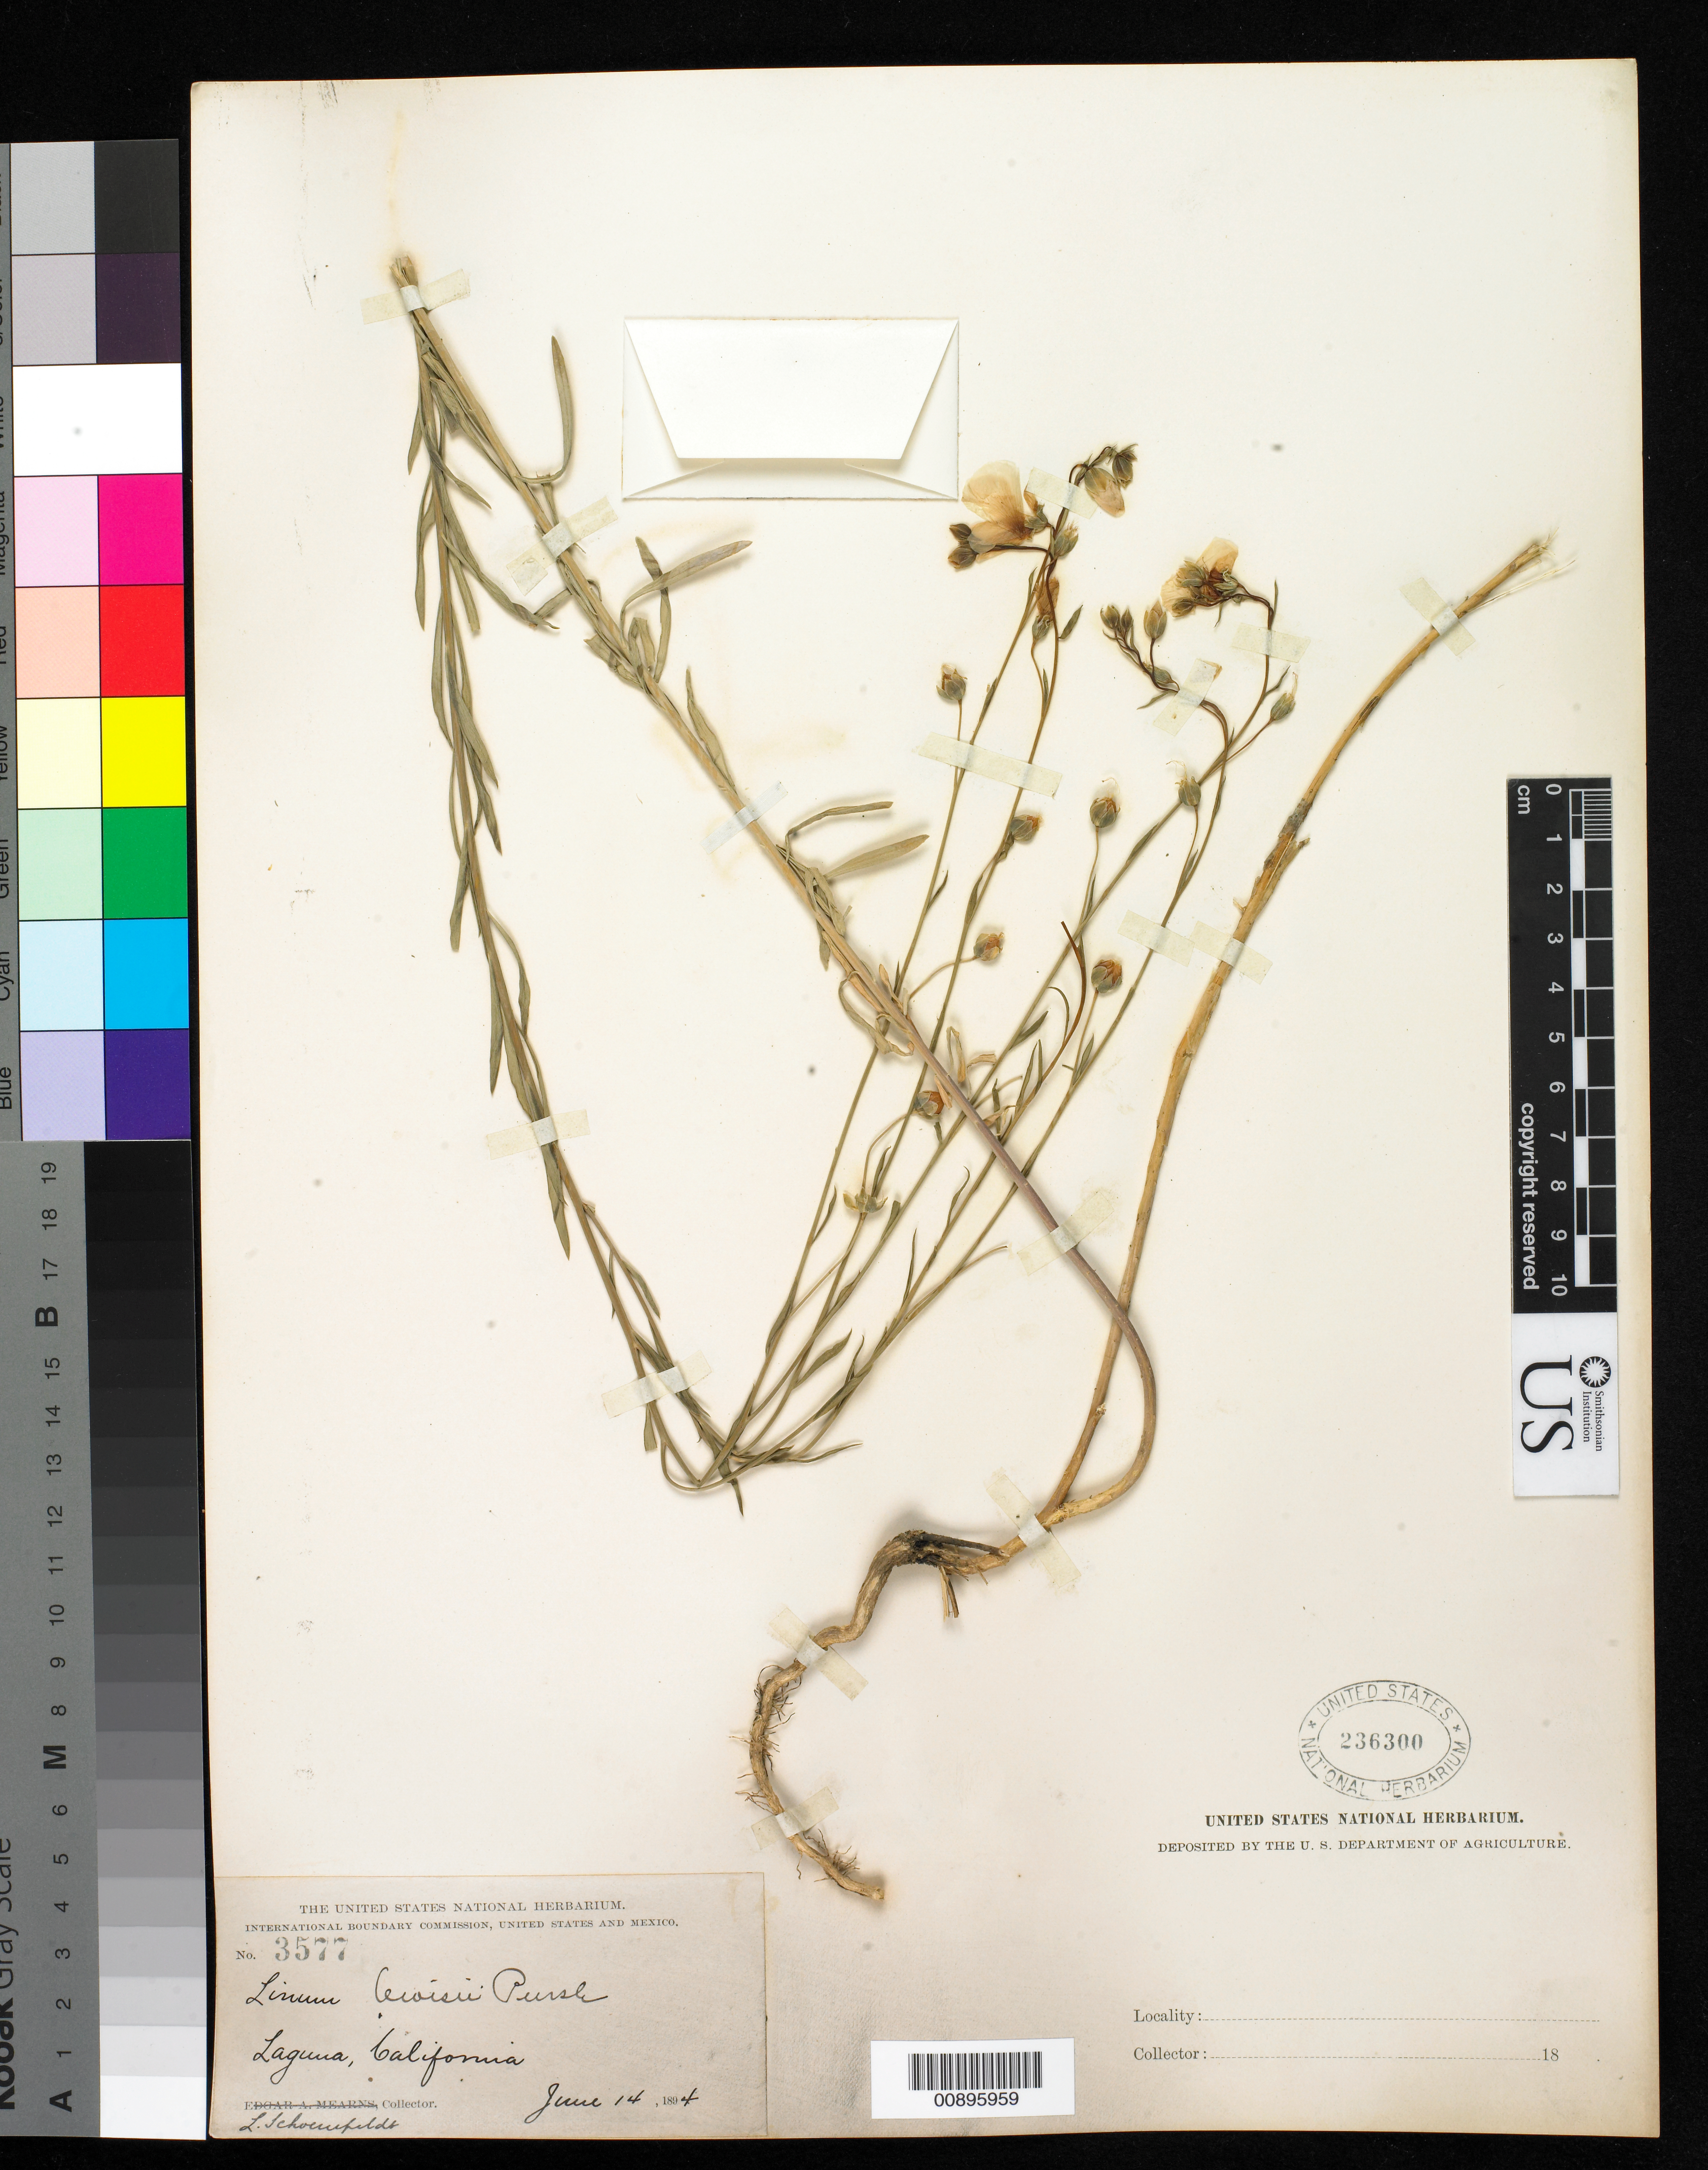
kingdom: Plantae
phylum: Tracheophyta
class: Magnoliopsida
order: Malpighiales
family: Linaceae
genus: Linum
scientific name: Linum lewisii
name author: Pursh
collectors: L. Schoenfeldt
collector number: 3577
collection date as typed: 14 Jun 1894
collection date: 1894-06-14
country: United States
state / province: California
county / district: Orange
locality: Laguna, California.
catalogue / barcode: US 236300